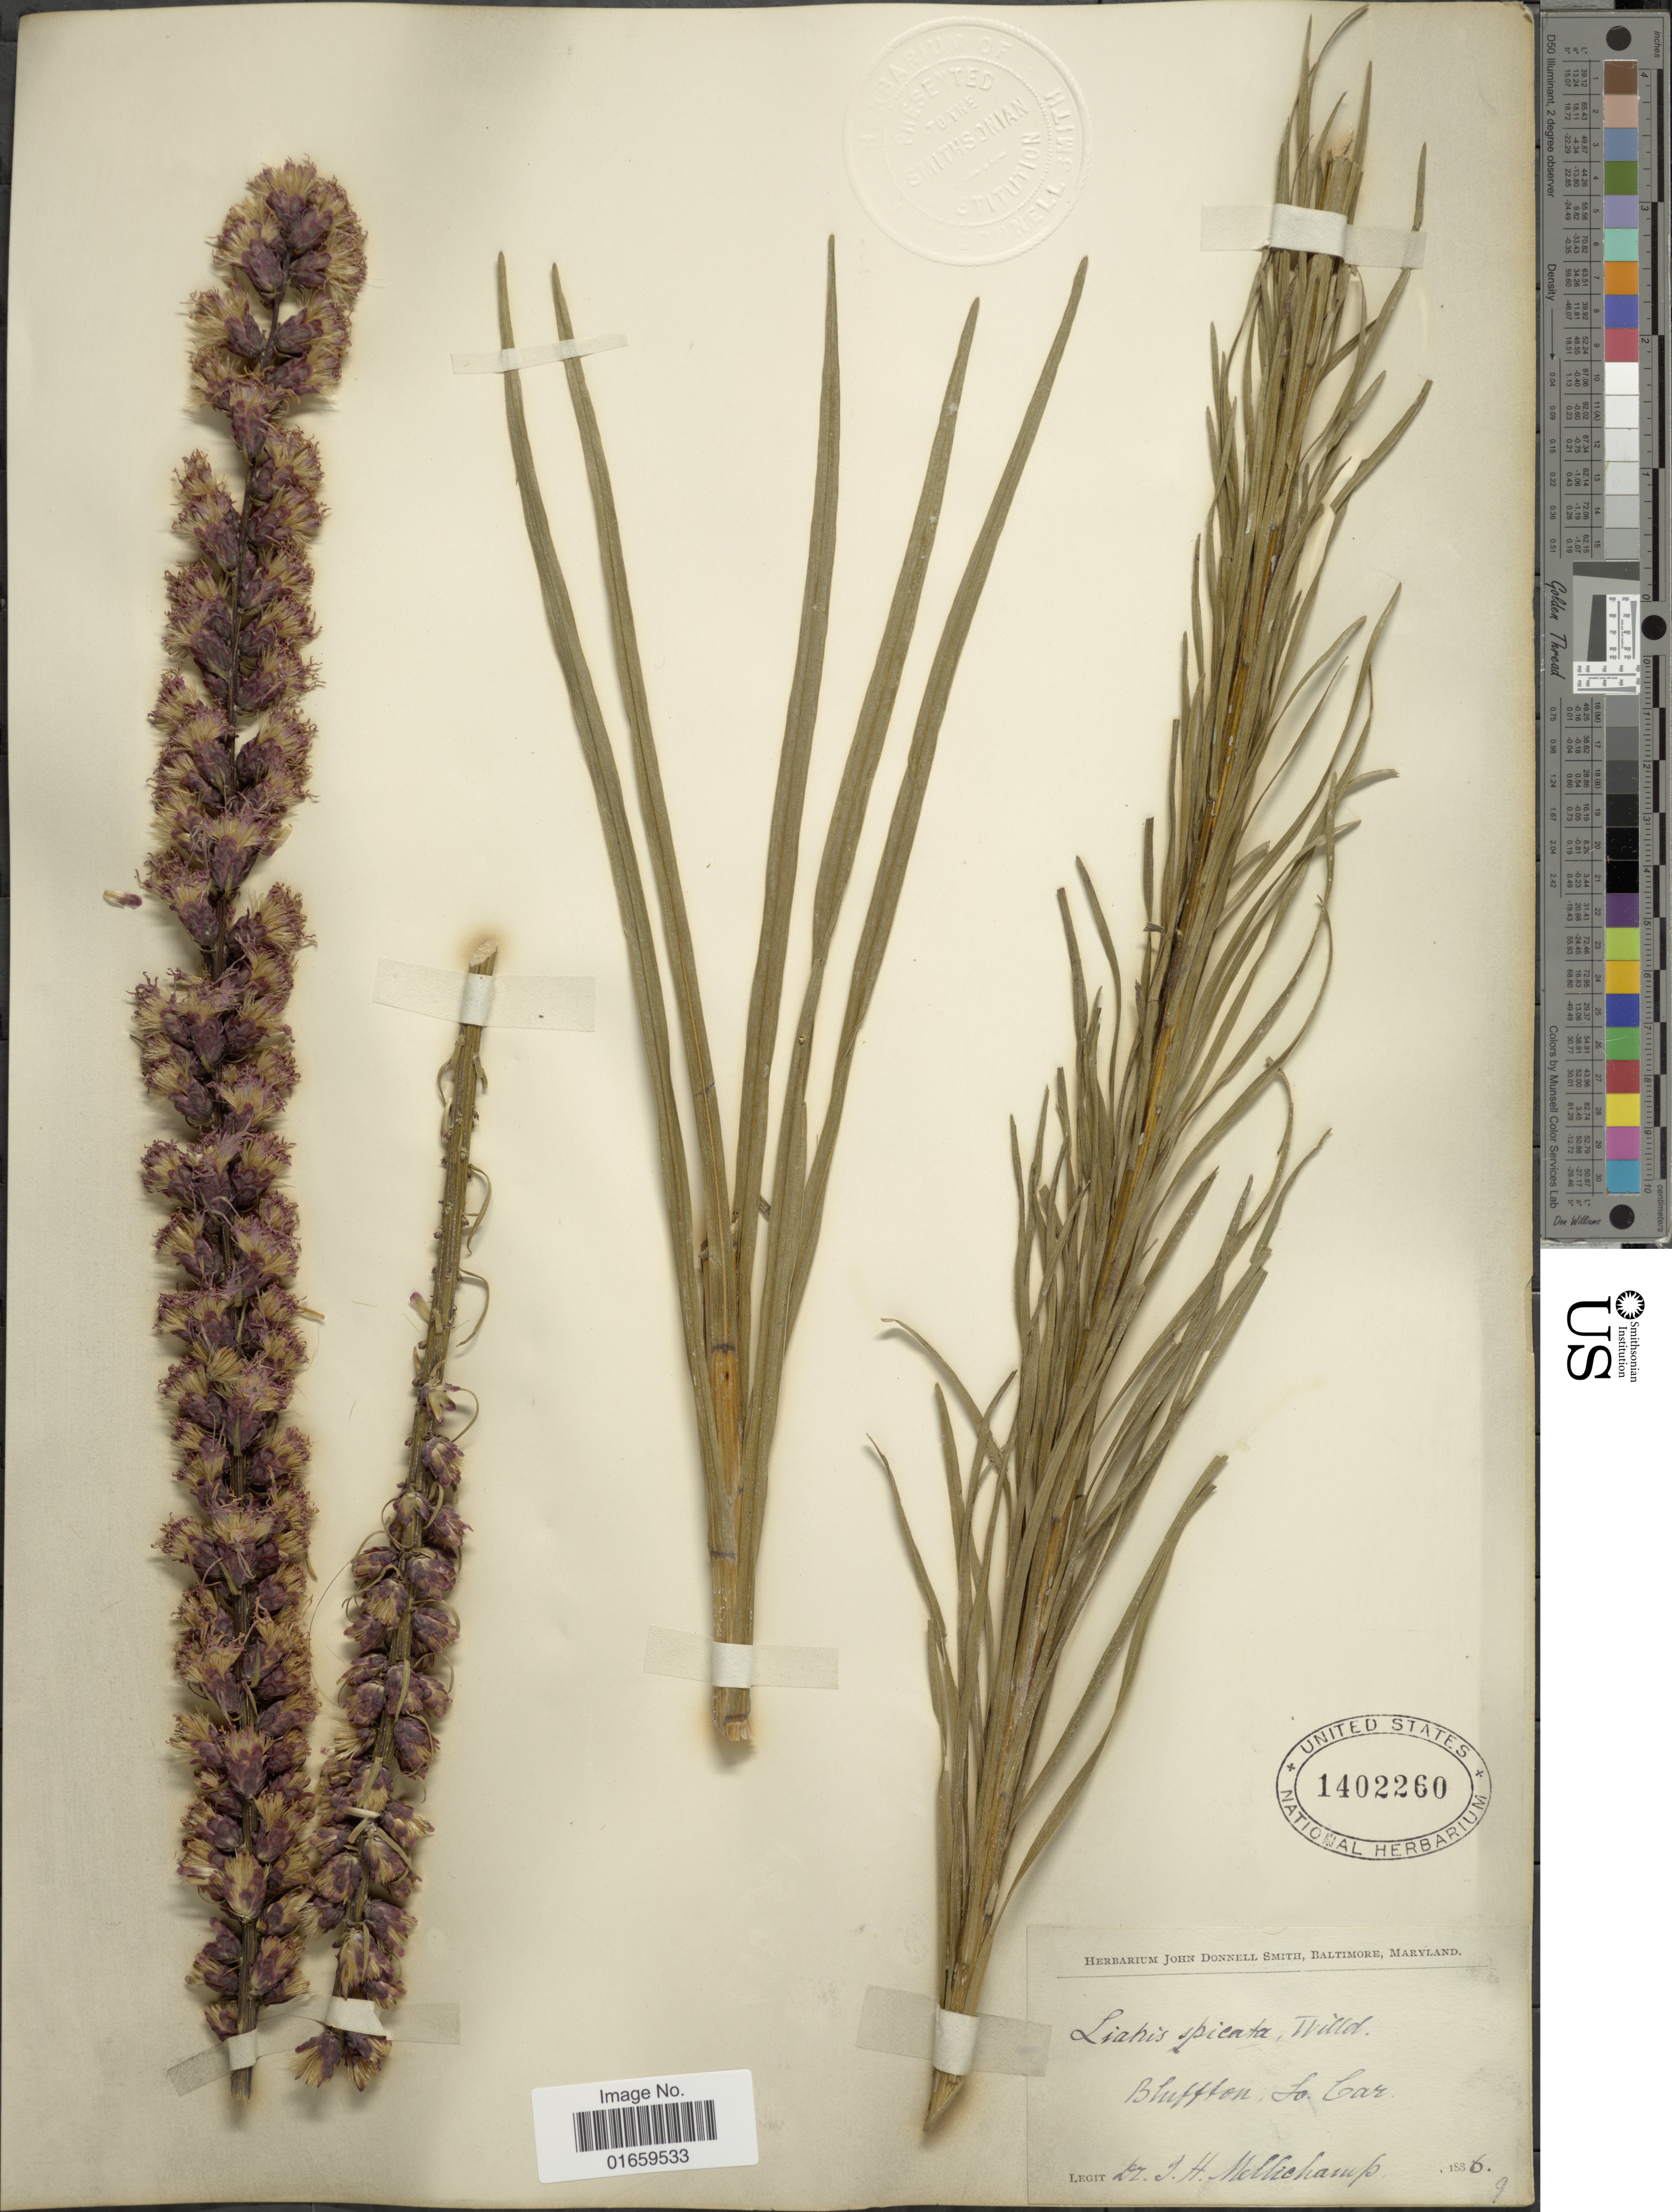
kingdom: Plantae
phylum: Tracheophyta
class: Magnoliopsida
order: Asterales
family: Asteraceae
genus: Liatris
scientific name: Liatris spicata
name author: (L.) Willd.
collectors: J. H. Mellichamp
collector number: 9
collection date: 1886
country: United States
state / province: South Carolina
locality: Bluffon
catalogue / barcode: US 1402260